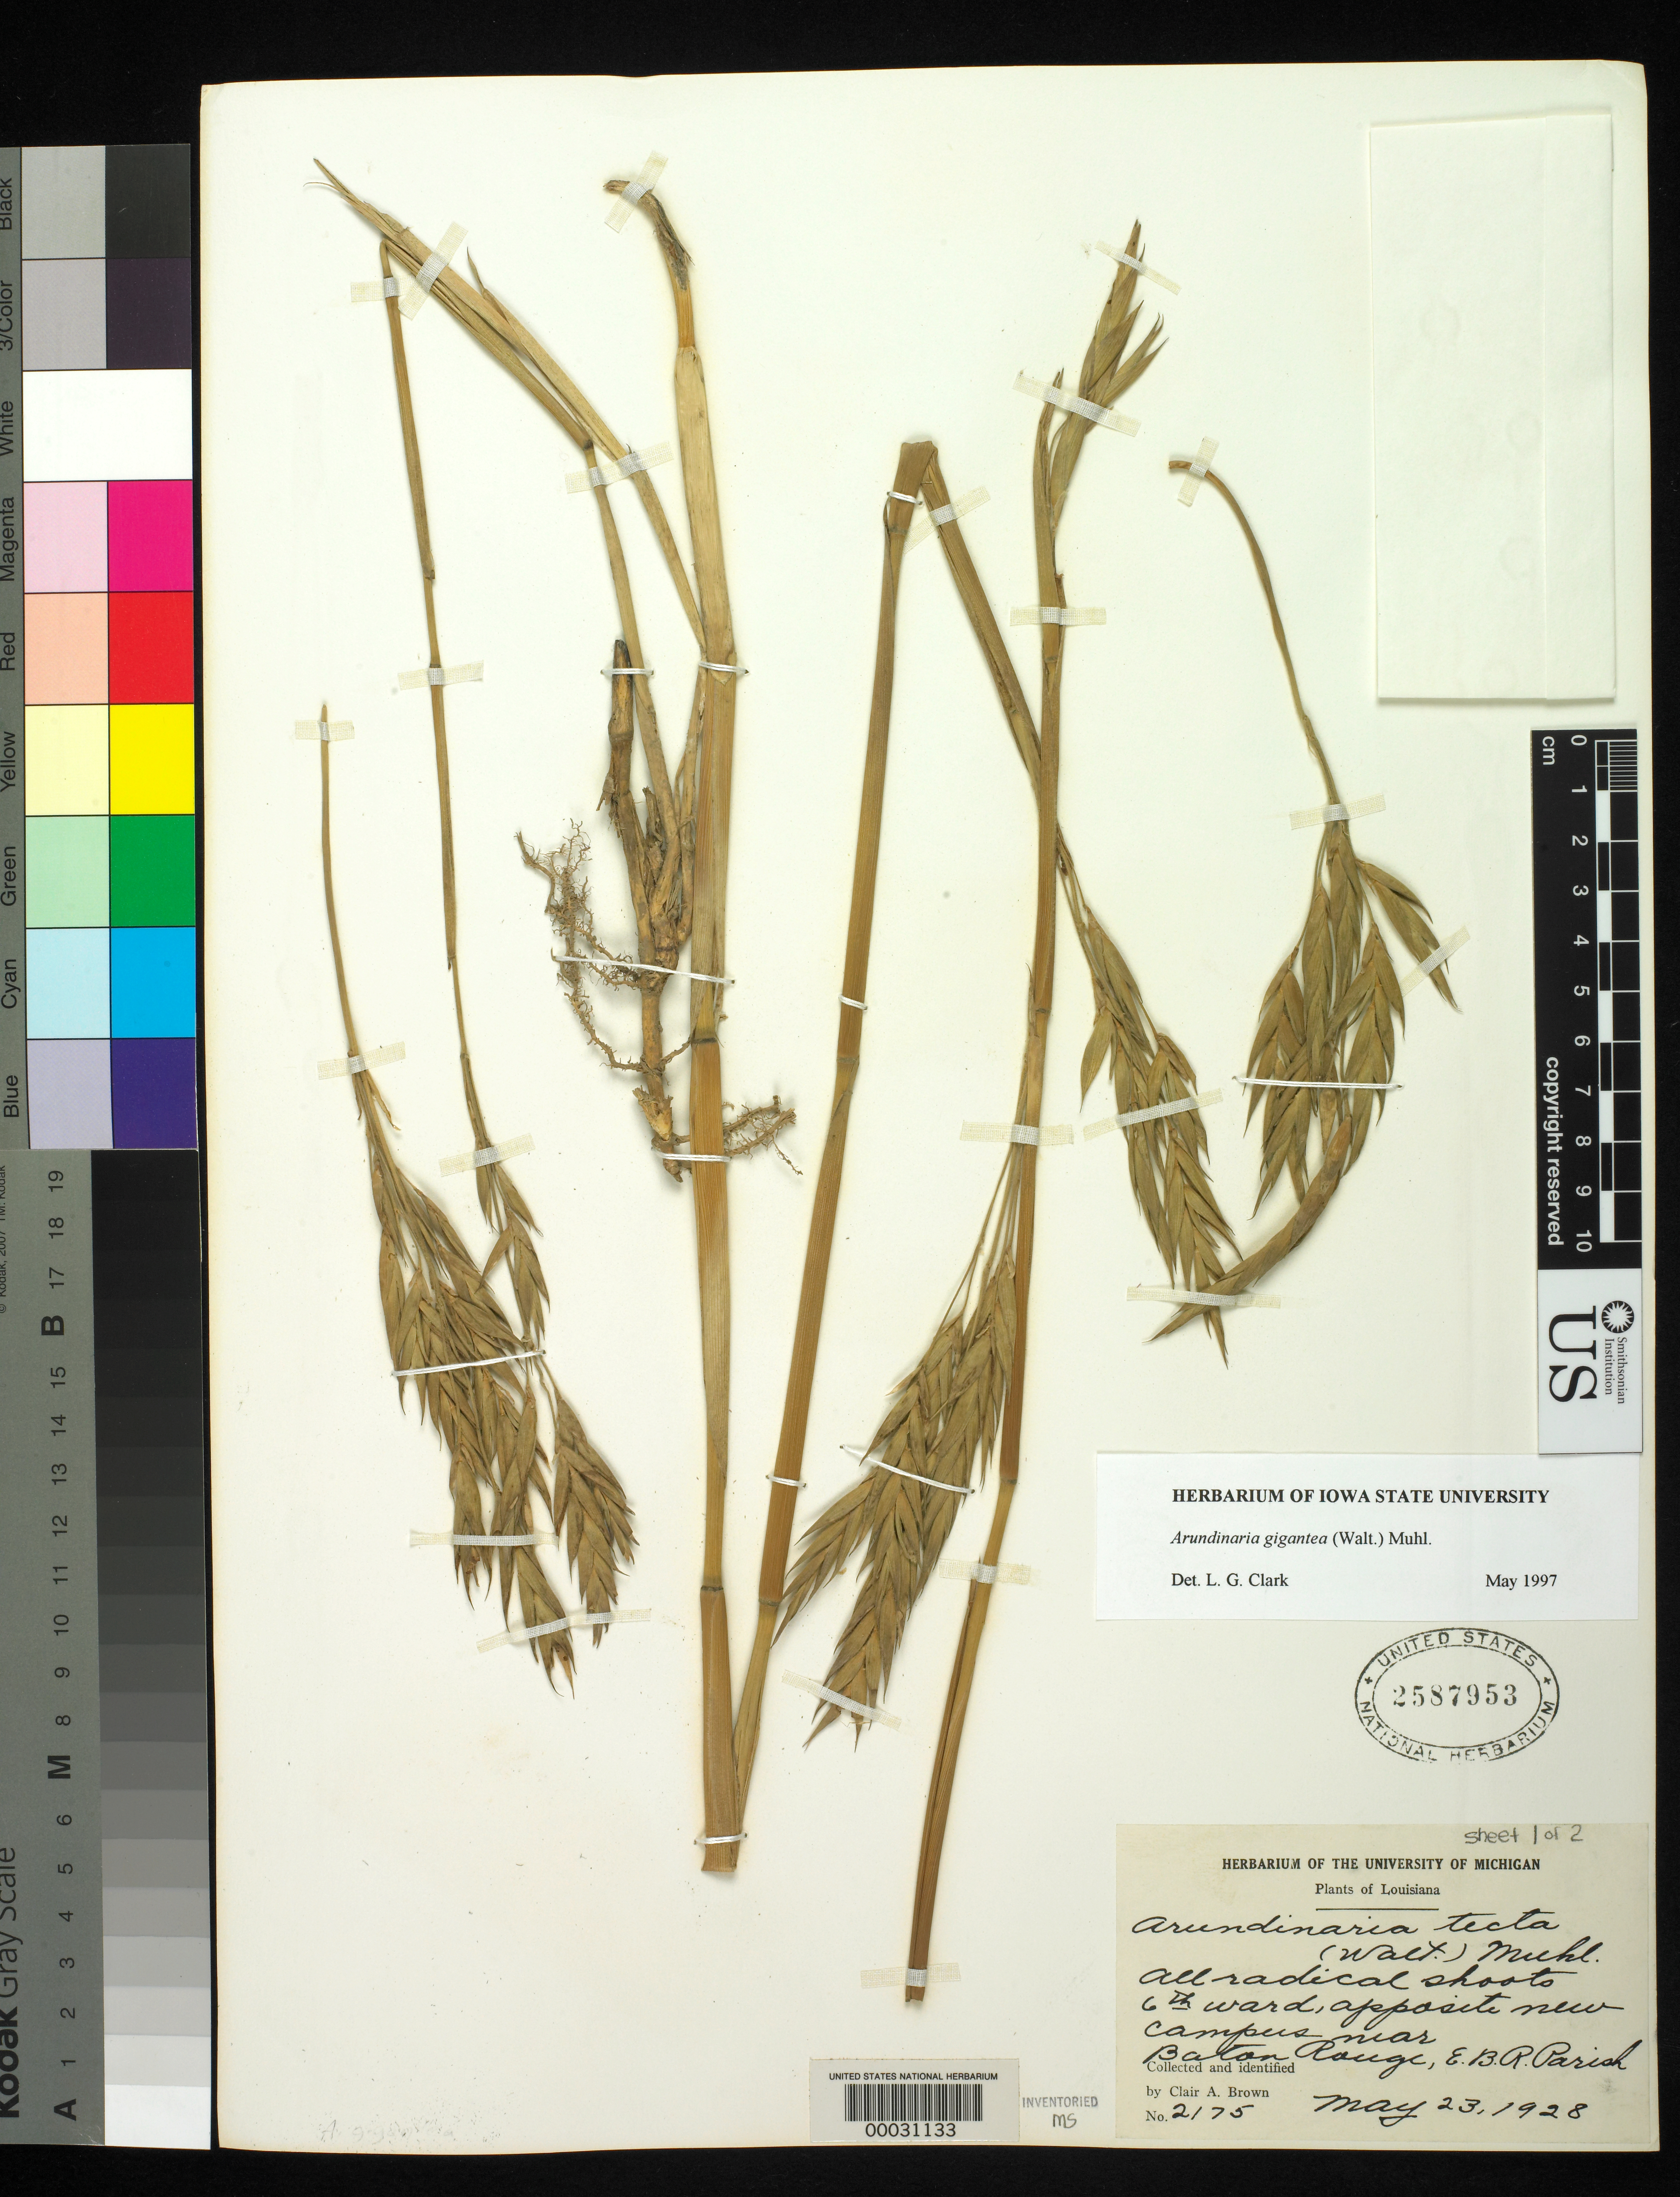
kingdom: Plantae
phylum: Tracheophyta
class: Liliopsida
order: Poales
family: Poaceae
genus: Arundinaria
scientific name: Arundinaria gigantea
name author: (Walter) Muhl.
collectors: C. A. Brown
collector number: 2175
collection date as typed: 23 May 1928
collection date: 1928-05-23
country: United States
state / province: Louisiana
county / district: East Baton Rouge Parish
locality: Baton rouge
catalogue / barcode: US 2587953